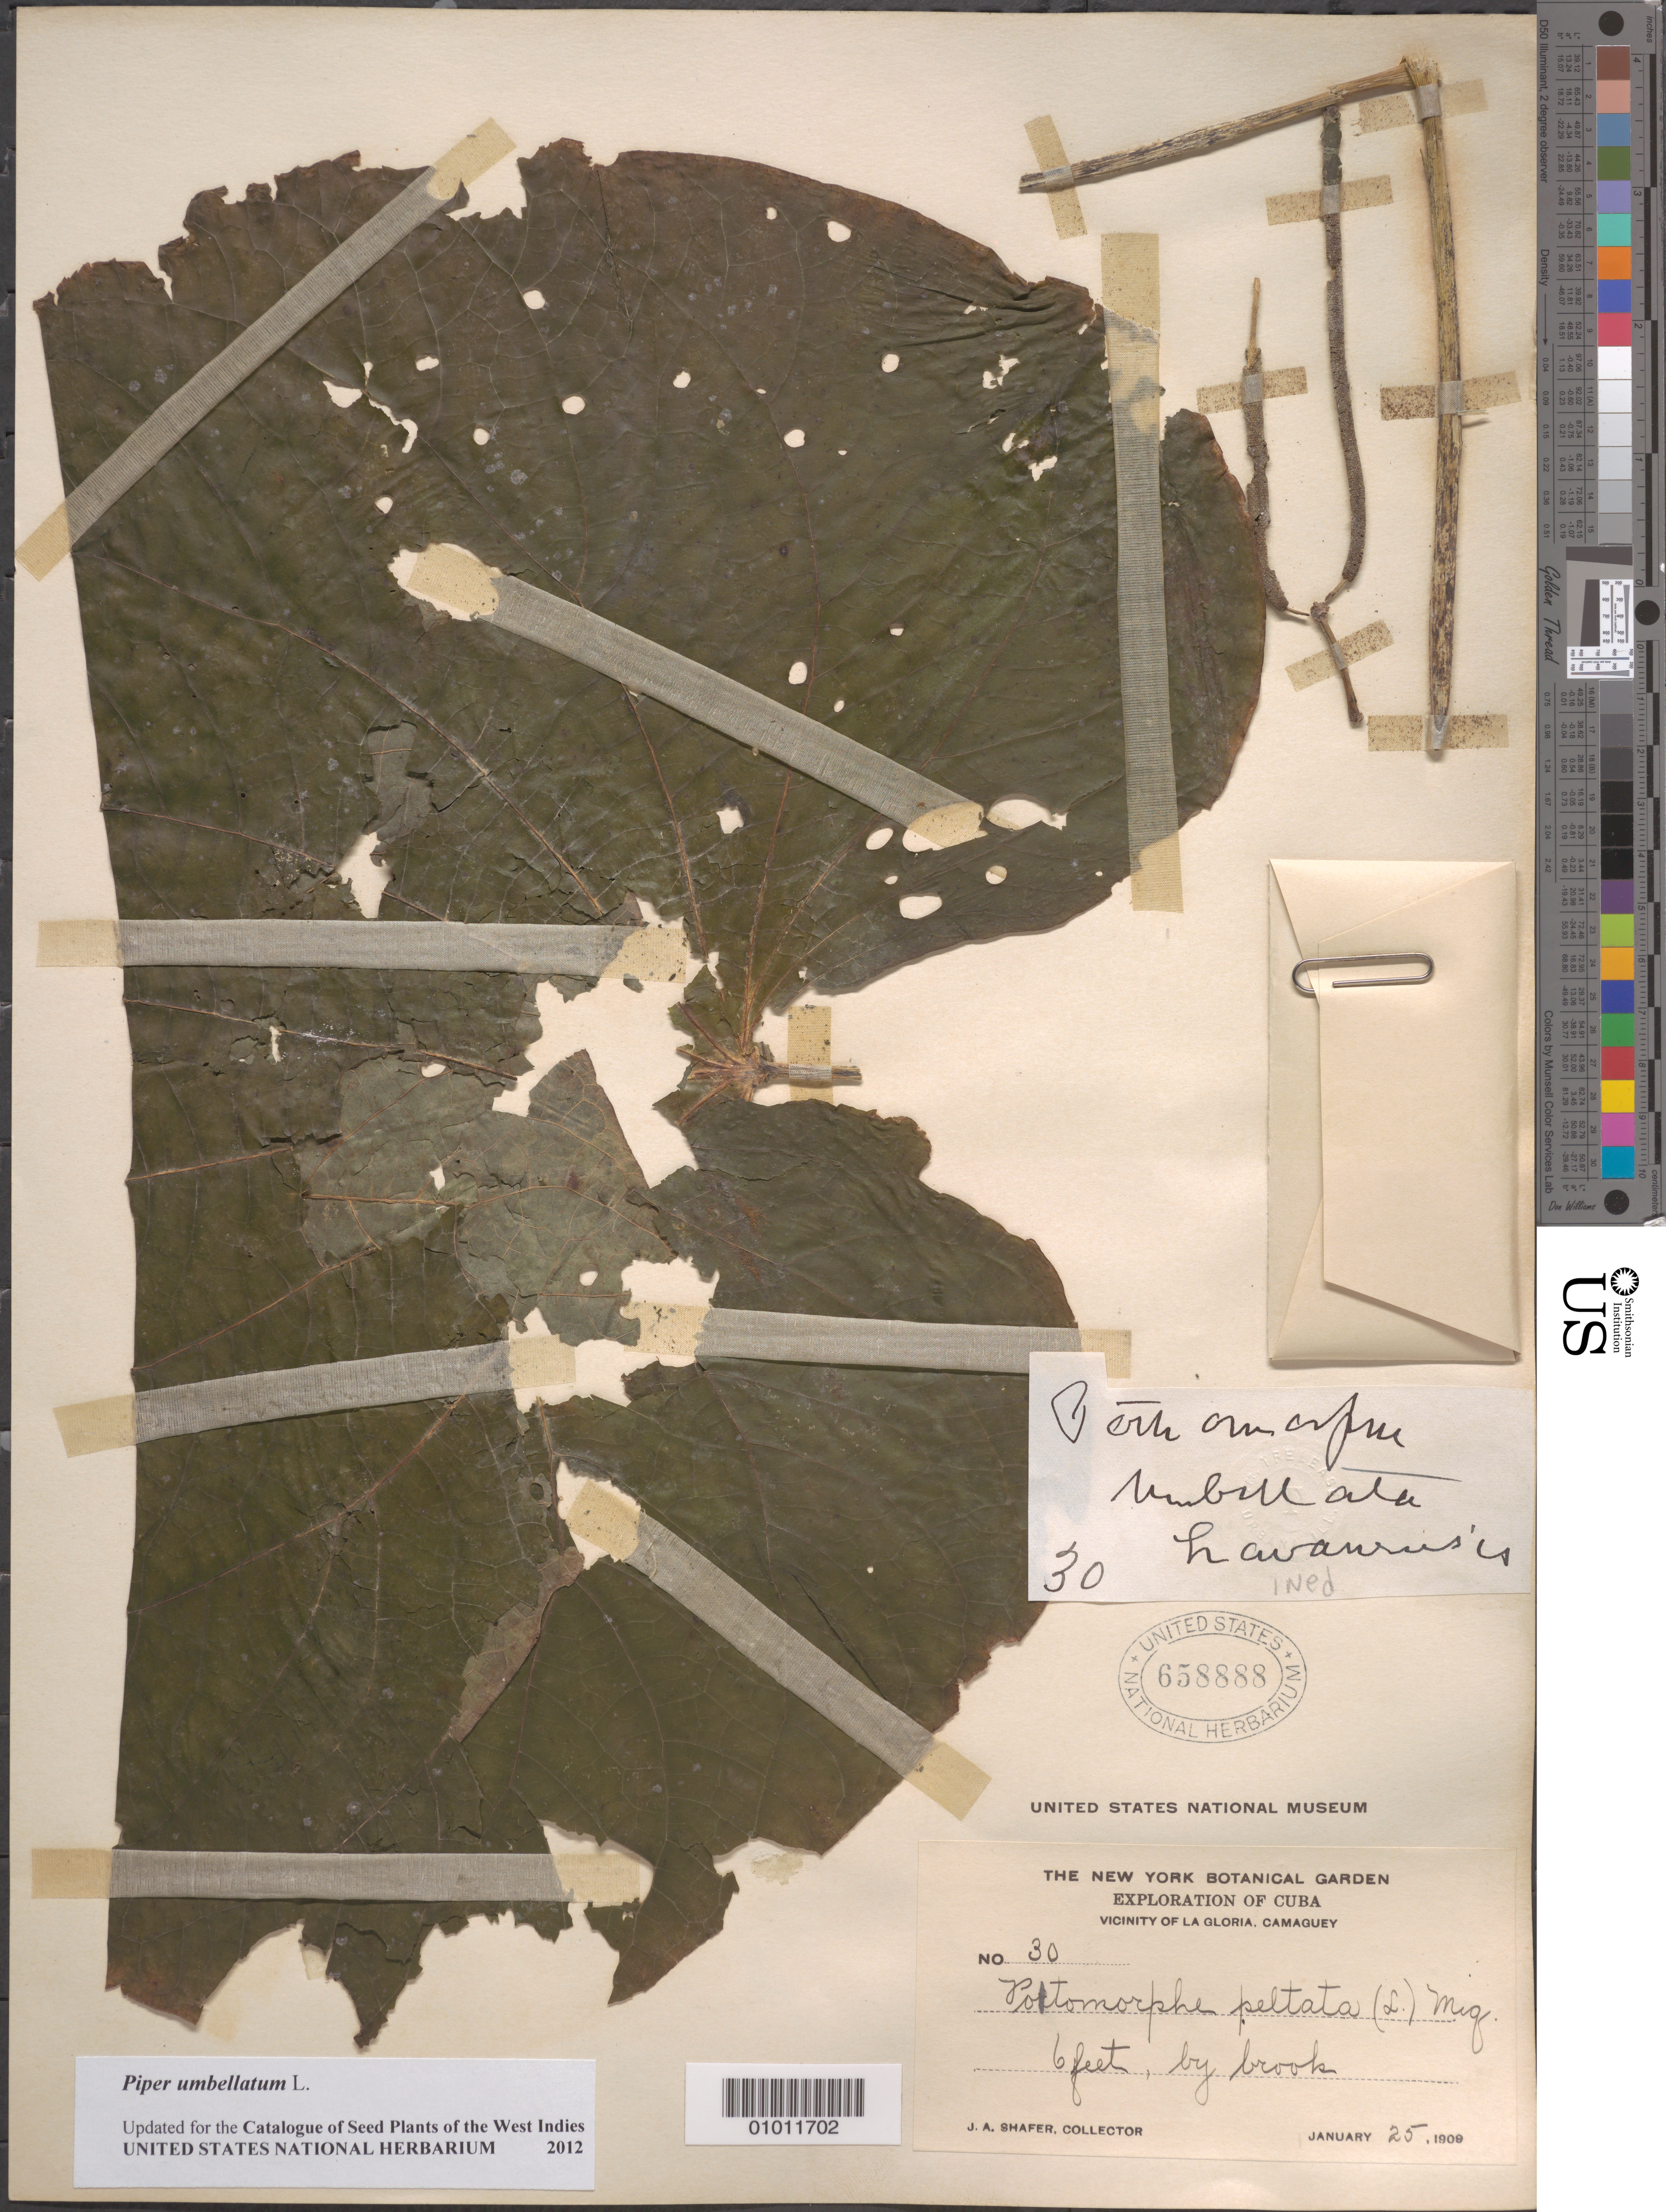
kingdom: Plantae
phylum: Tracheophyta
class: Magnoliopsida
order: Piperales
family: Piperaceae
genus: Piper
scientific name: Piper umbellatum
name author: L.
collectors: J. A. Shafer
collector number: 30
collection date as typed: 25 Jan 1909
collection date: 1909-01-25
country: Cuba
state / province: Camagüey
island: Cuba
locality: Vicinity of La Gloria, by brook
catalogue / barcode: US 658888